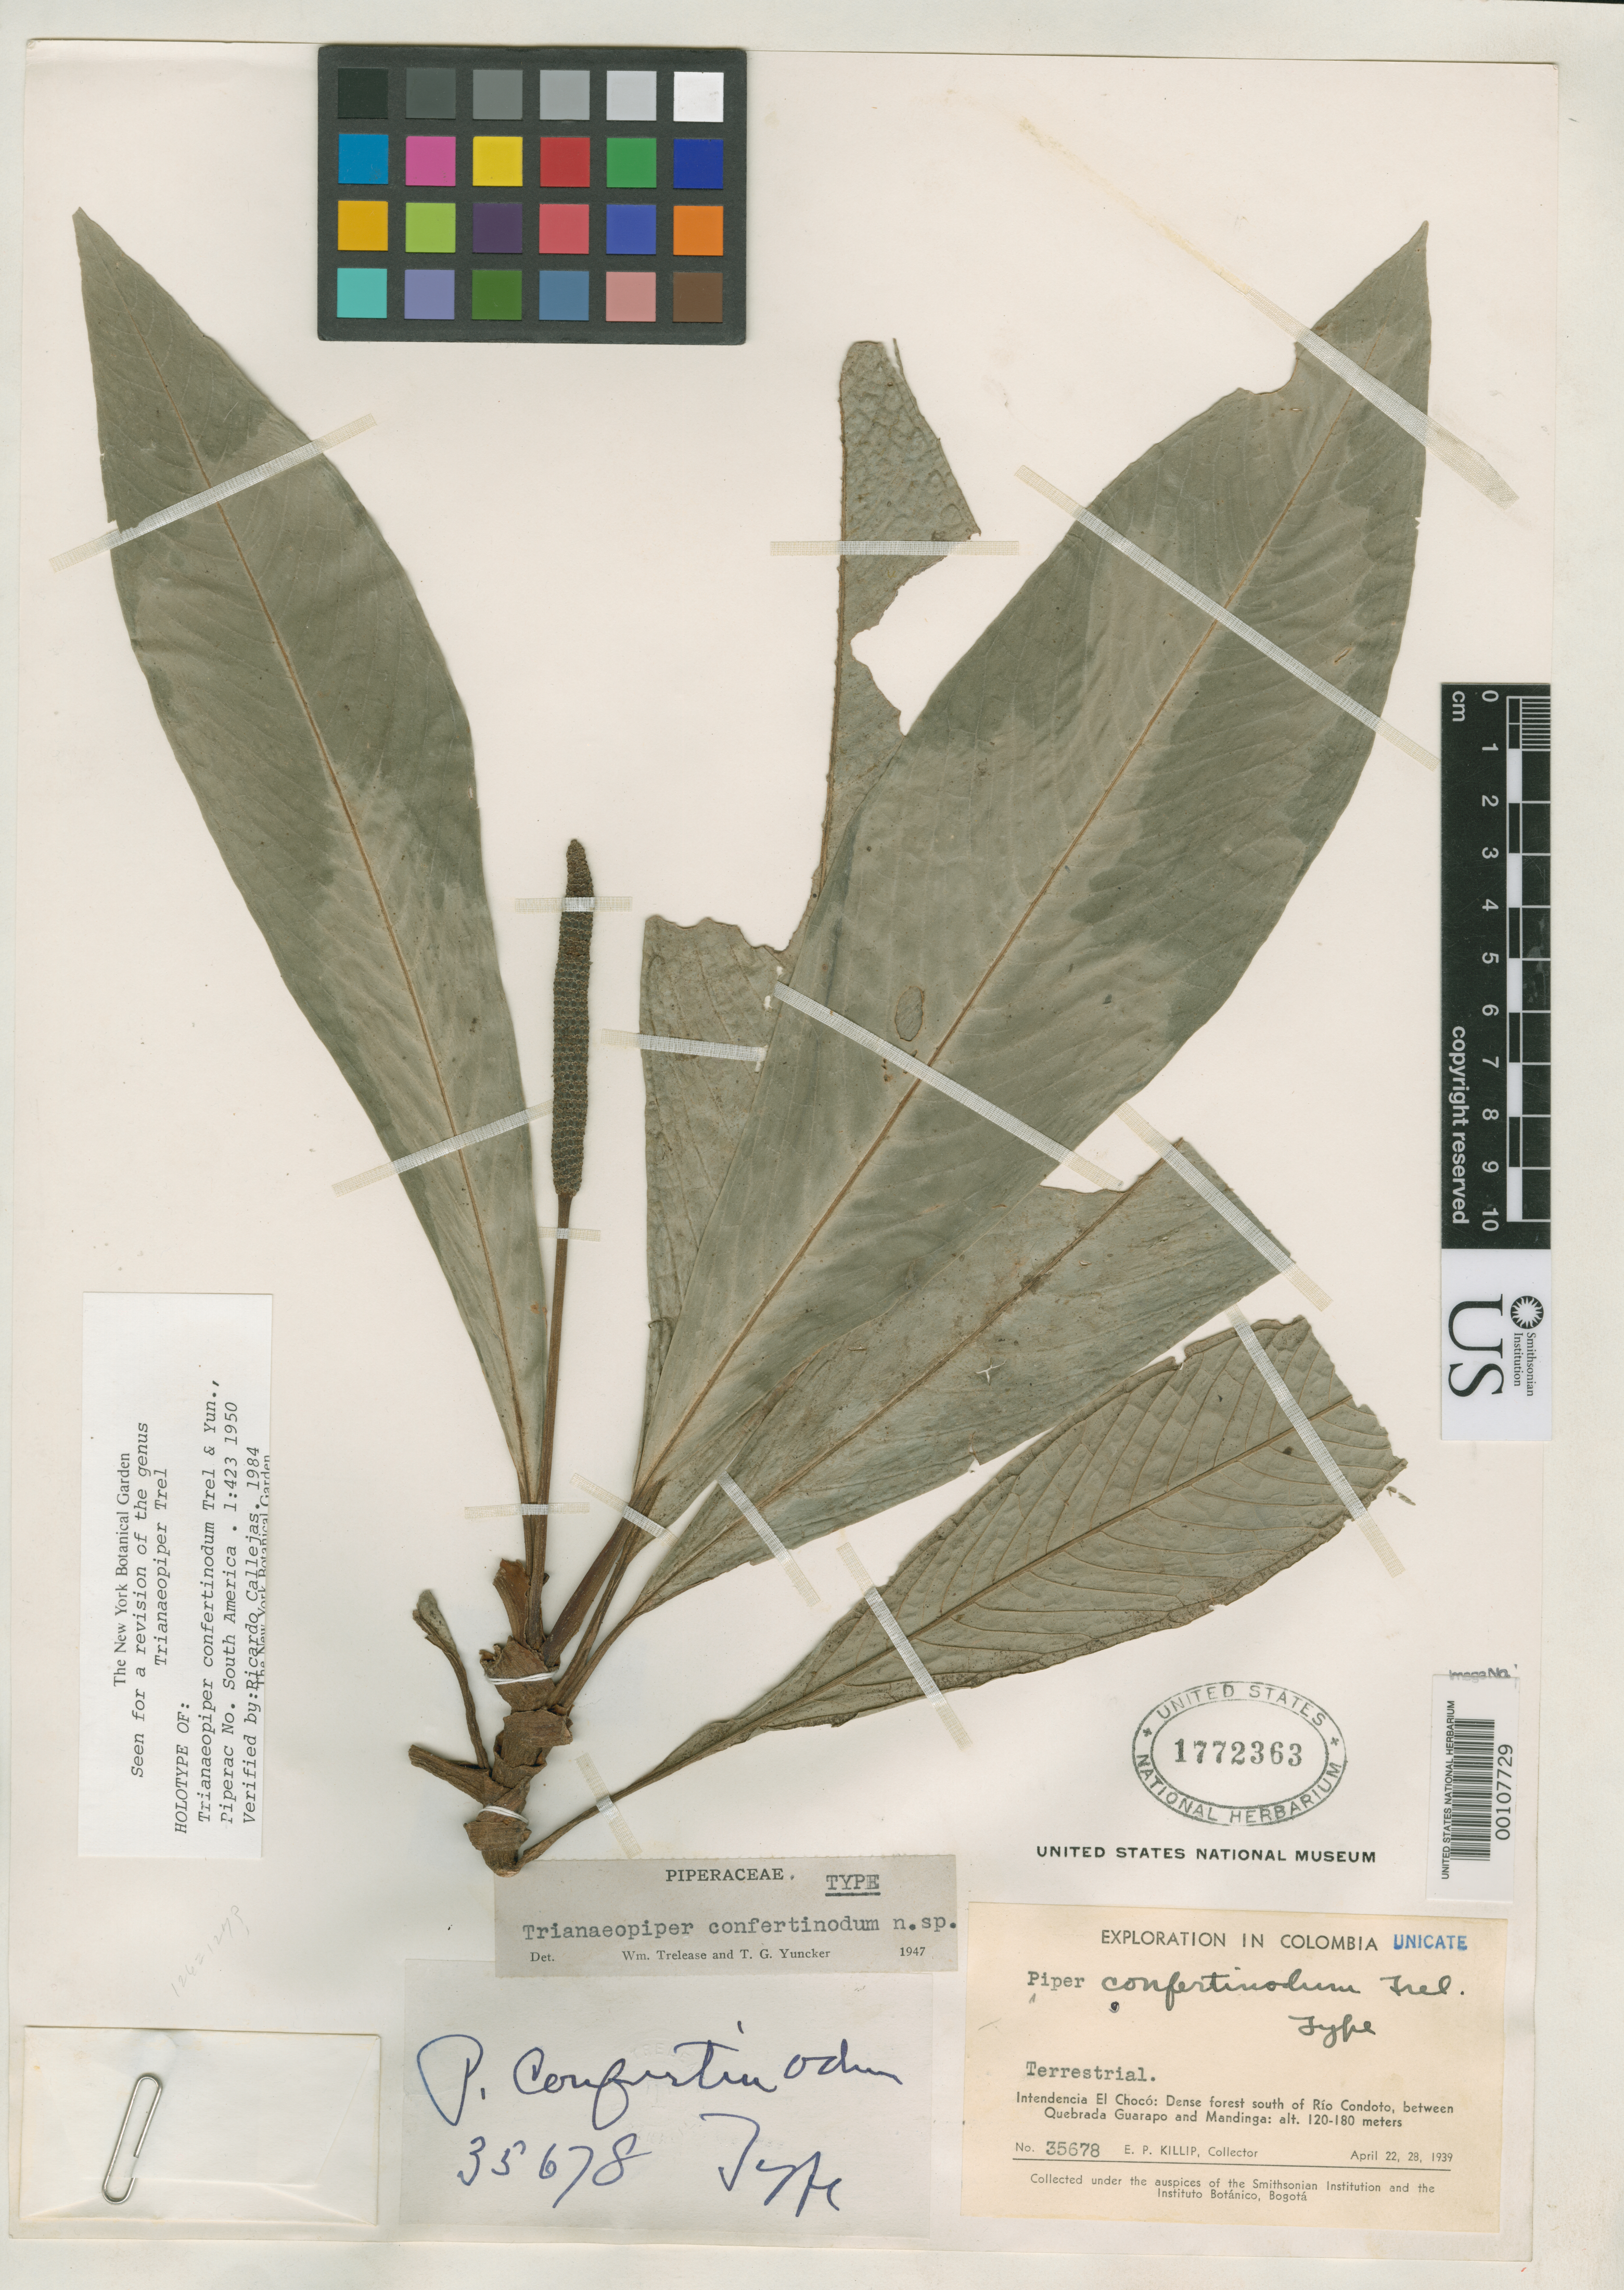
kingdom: Plantae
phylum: Tracheophyta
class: Magnoliopsida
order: Piperales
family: Piperaceae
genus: Trianaeopiper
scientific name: Trianaeopiper confertinodum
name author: Trel. & Yunck.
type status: Holotype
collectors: E. P. Killip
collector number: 35678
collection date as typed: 22 Apr 1939 and 29 Apr 1939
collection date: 1939-04-22,1939-04-29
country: Colombia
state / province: Chocó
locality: S of Rio Condoto, between Quebrada Guarapo & Mandinga.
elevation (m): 120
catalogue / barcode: US 1772363